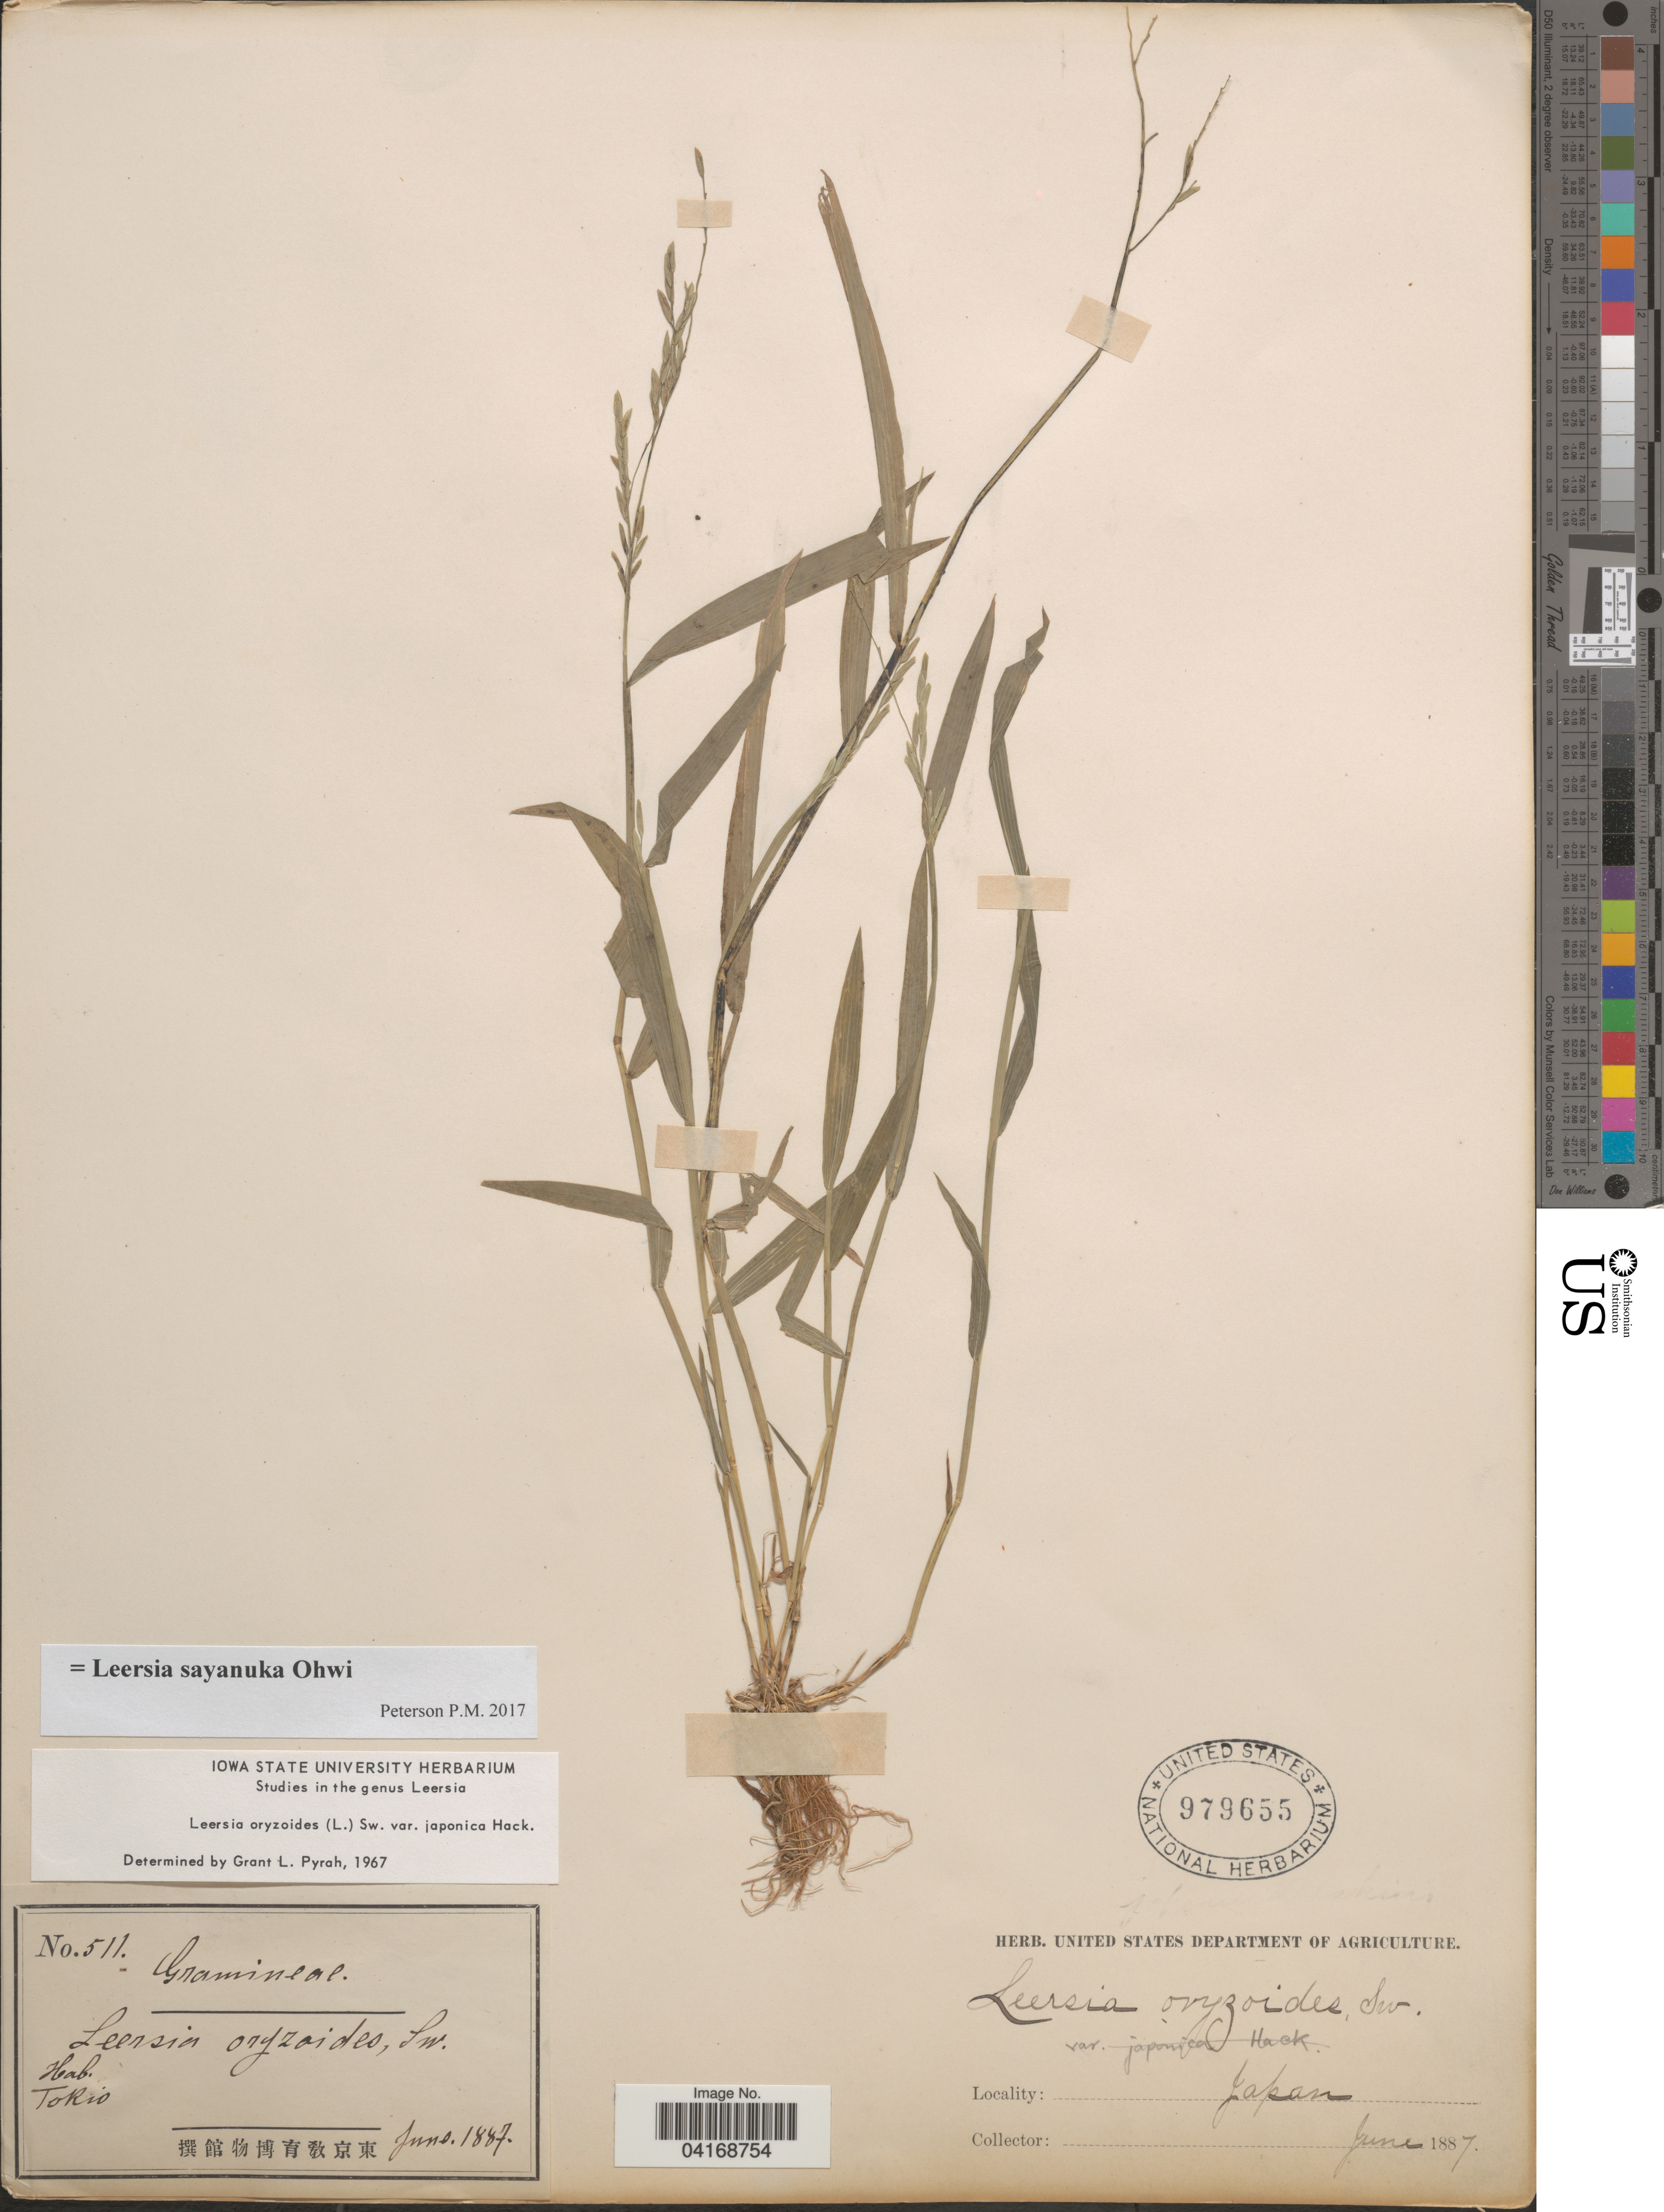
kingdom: Plantae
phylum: Tracheophyta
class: Liliopsida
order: Poales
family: Poaceae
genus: Leersia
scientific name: Leersia sayanuka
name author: Ohwi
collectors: U.S. Department of Agriculture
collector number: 511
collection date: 1887-06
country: Japan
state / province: Tokyo, Federal City of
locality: Tokio.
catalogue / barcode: US 979655